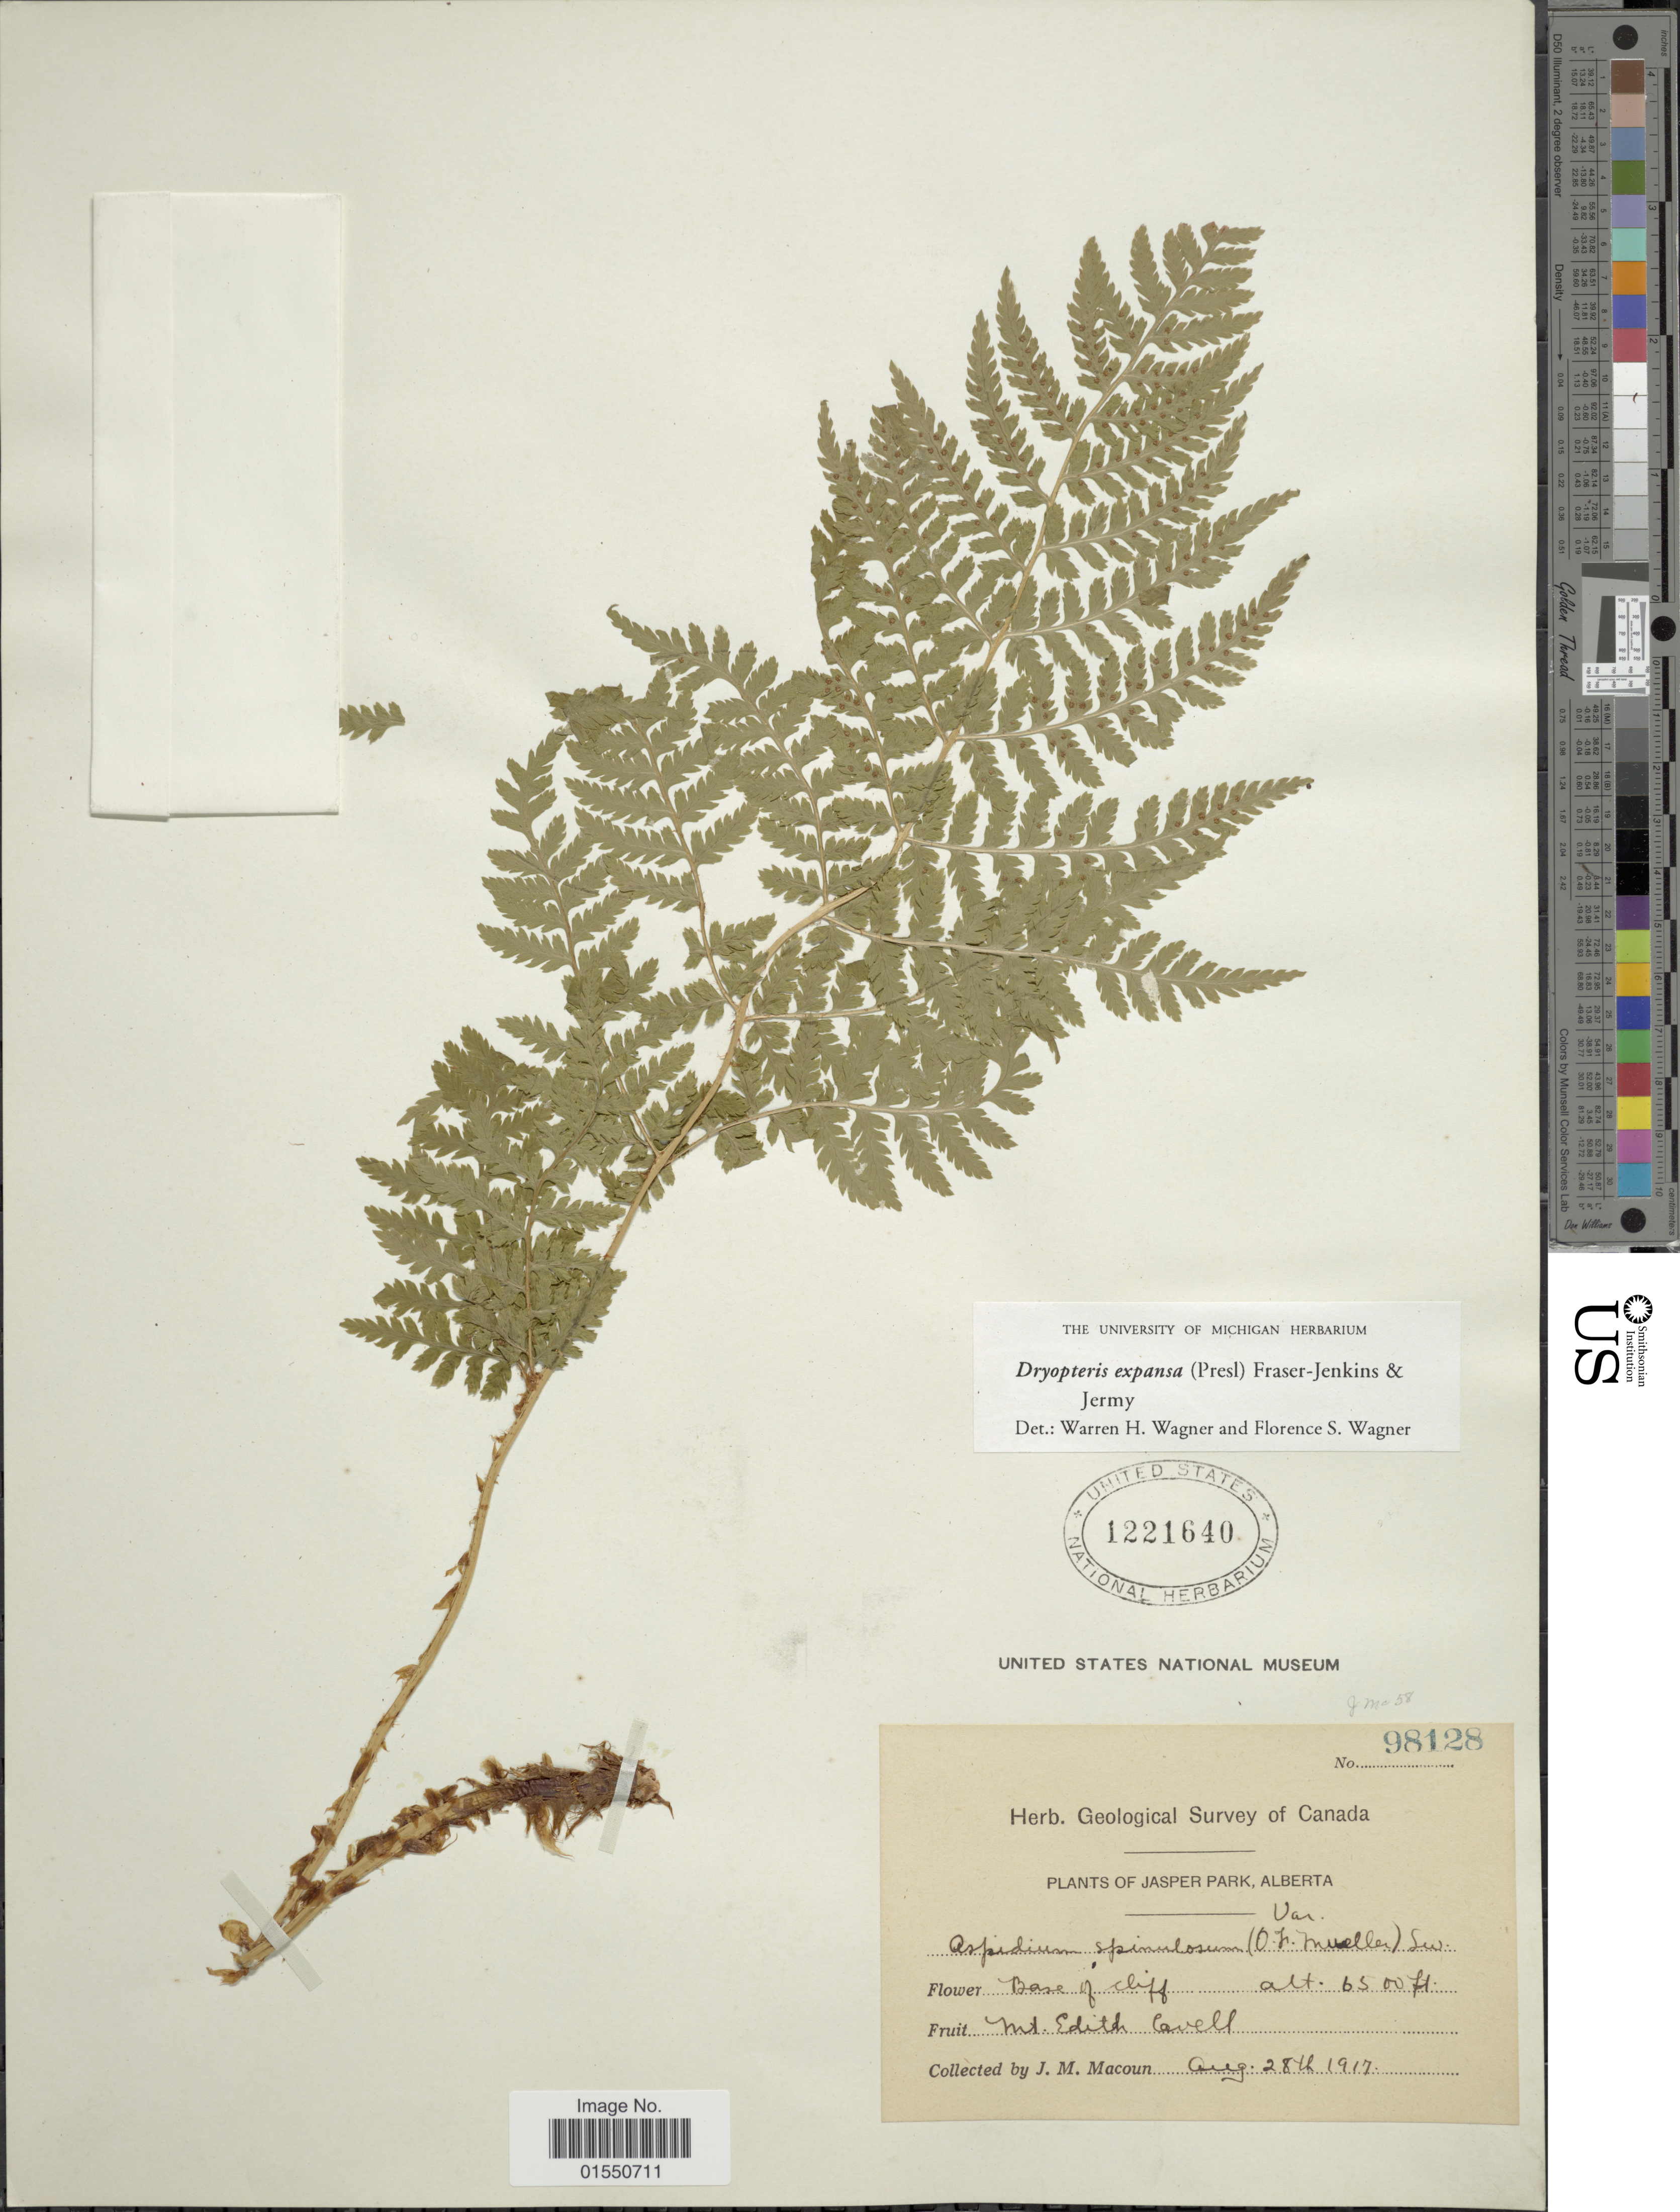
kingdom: Plantae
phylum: Tracheophyta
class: Polypodiopsida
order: Polypodiales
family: Dryopteridaceae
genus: Dryopteris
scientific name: Dryopteris expansa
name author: (C. Presl) Fraser-Jenk. & Jermy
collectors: J. M. Macoun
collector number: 98128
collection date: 1917-08-28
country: Canada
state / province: Alberta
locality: Jasper Park, Mt. Edith Cavell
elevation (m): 1981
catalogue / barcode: US 1221640